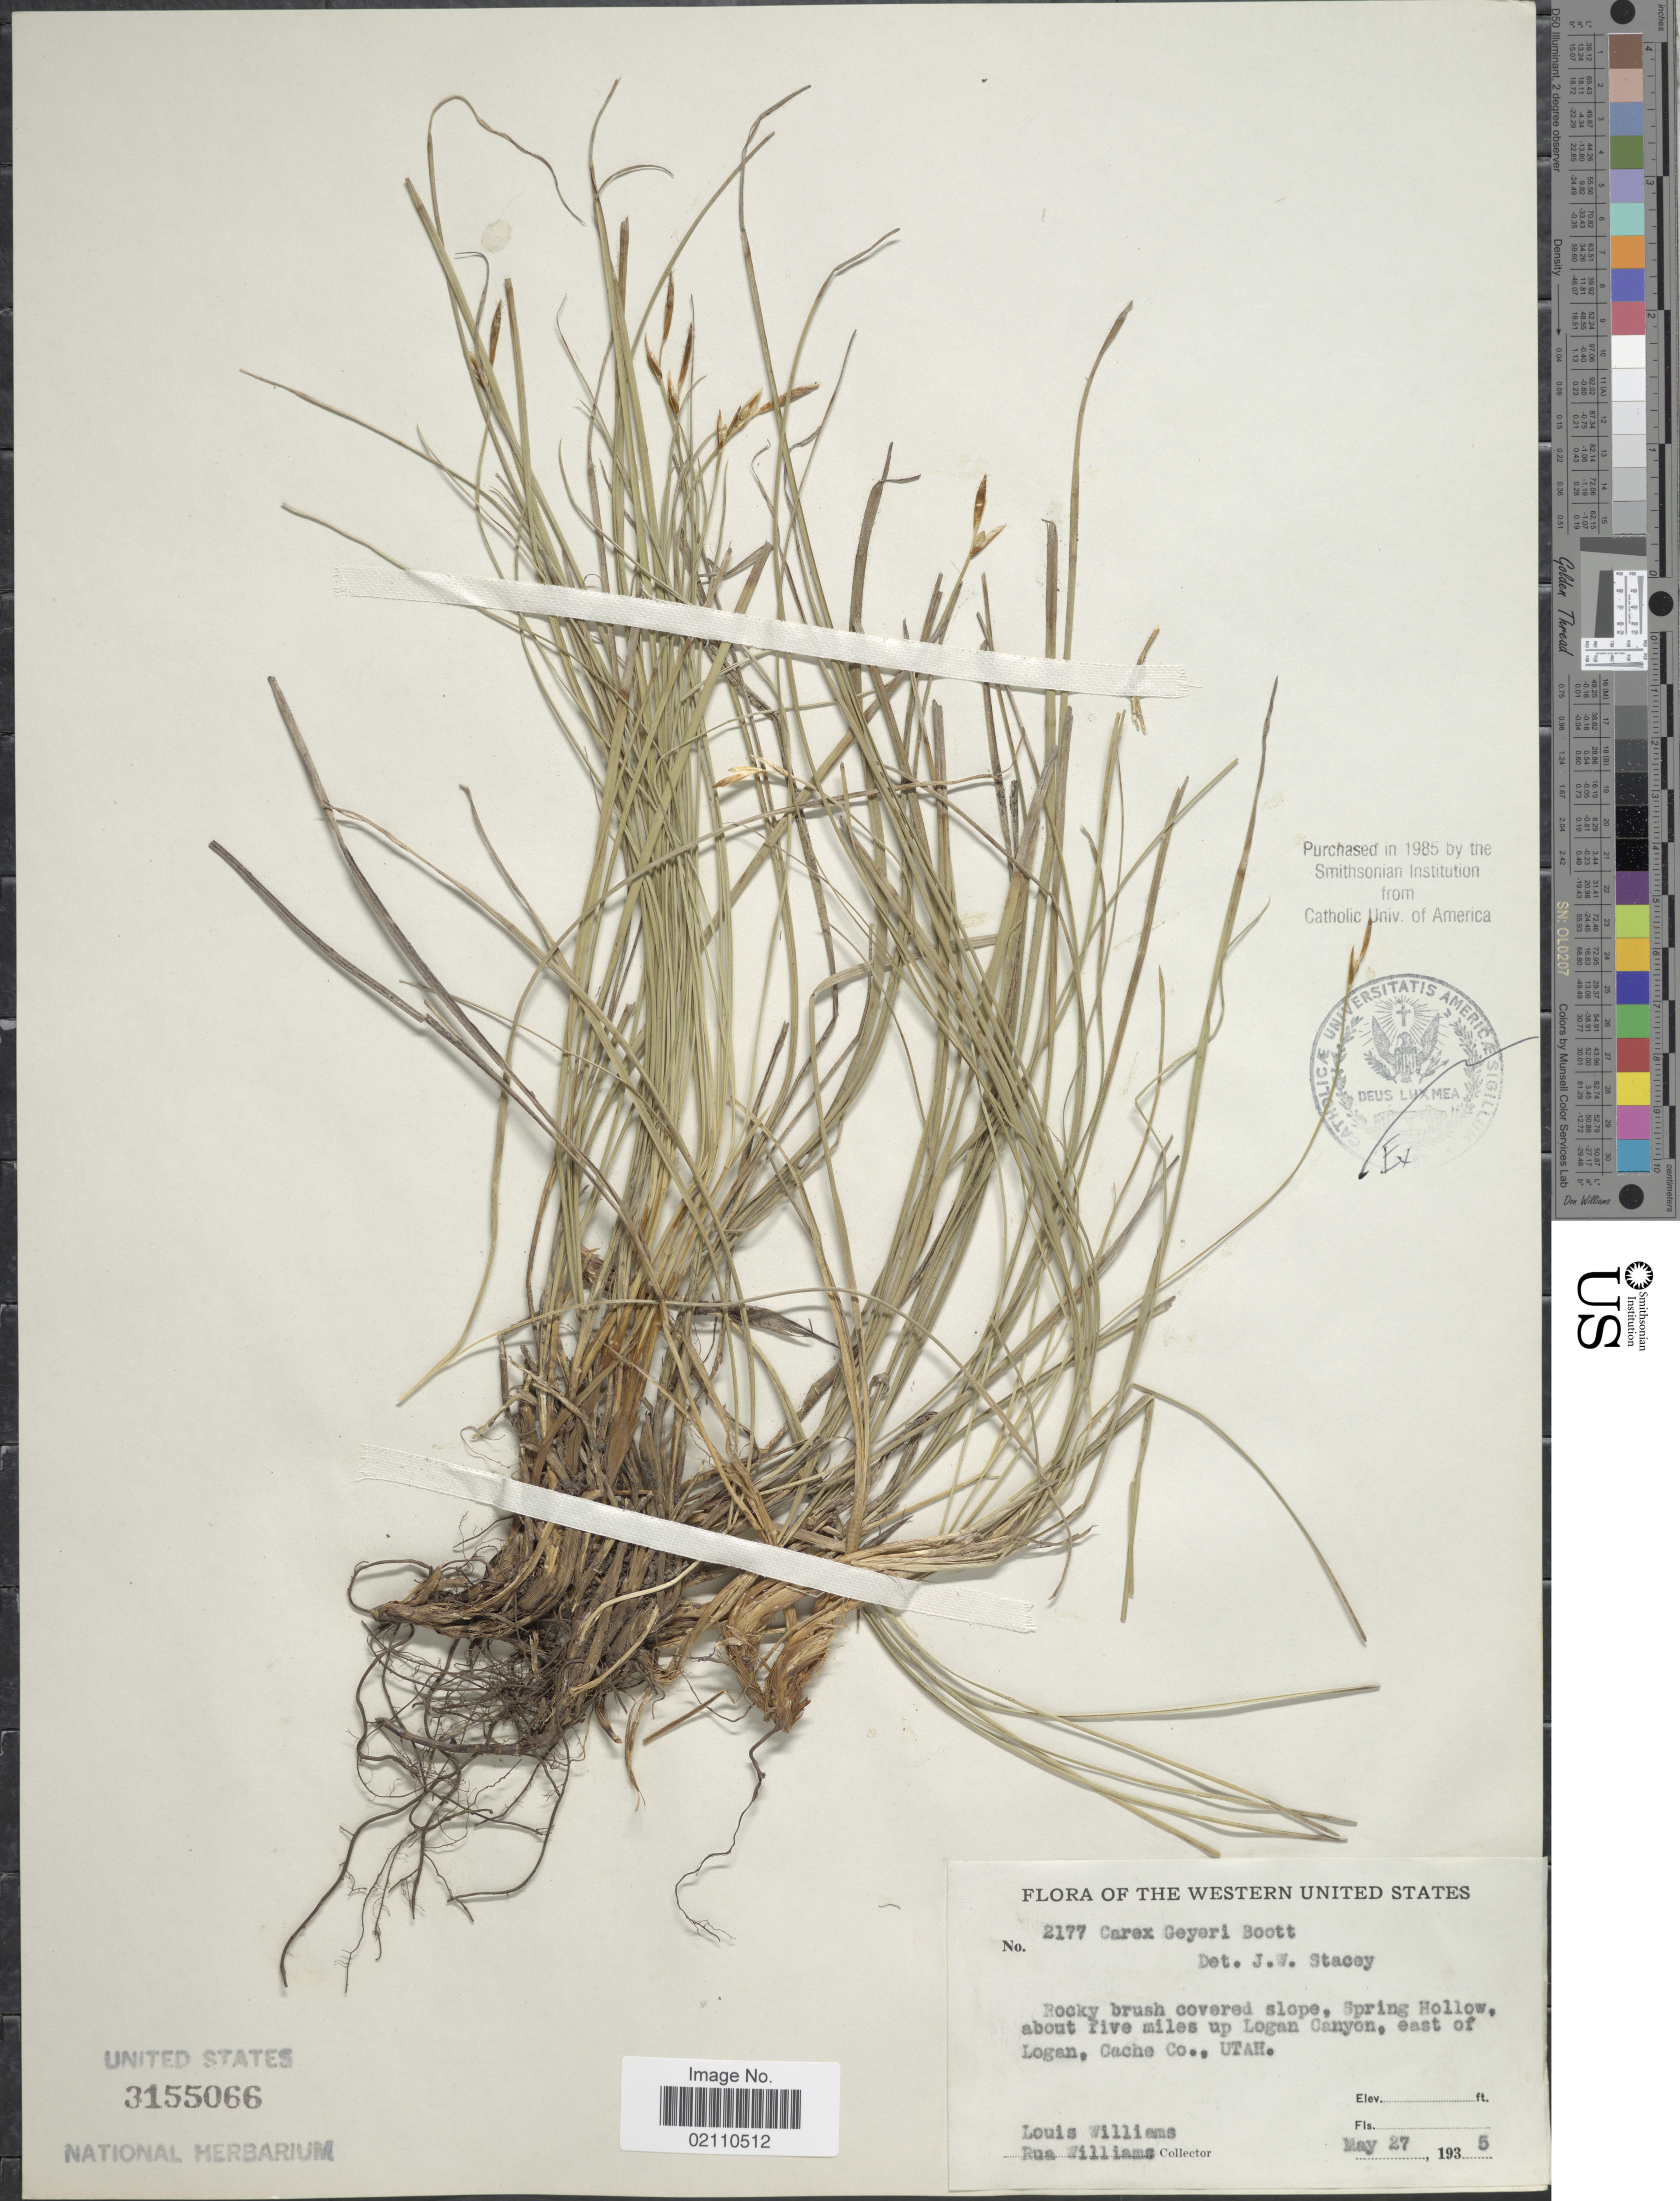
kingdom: Plantae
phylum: Tracheophyta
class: Liliopsida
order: Poales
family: Cyperaceae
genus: Carex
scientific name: Carex geyeri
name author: Boott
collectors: L. G. Williams & R. P. Williams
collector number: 2177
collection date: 1935-05-27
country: United States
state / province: Utah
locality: Spring Hollow, about five miles up Logan Canyon, east of Logan, Cache Co.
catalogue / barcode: US 3155066